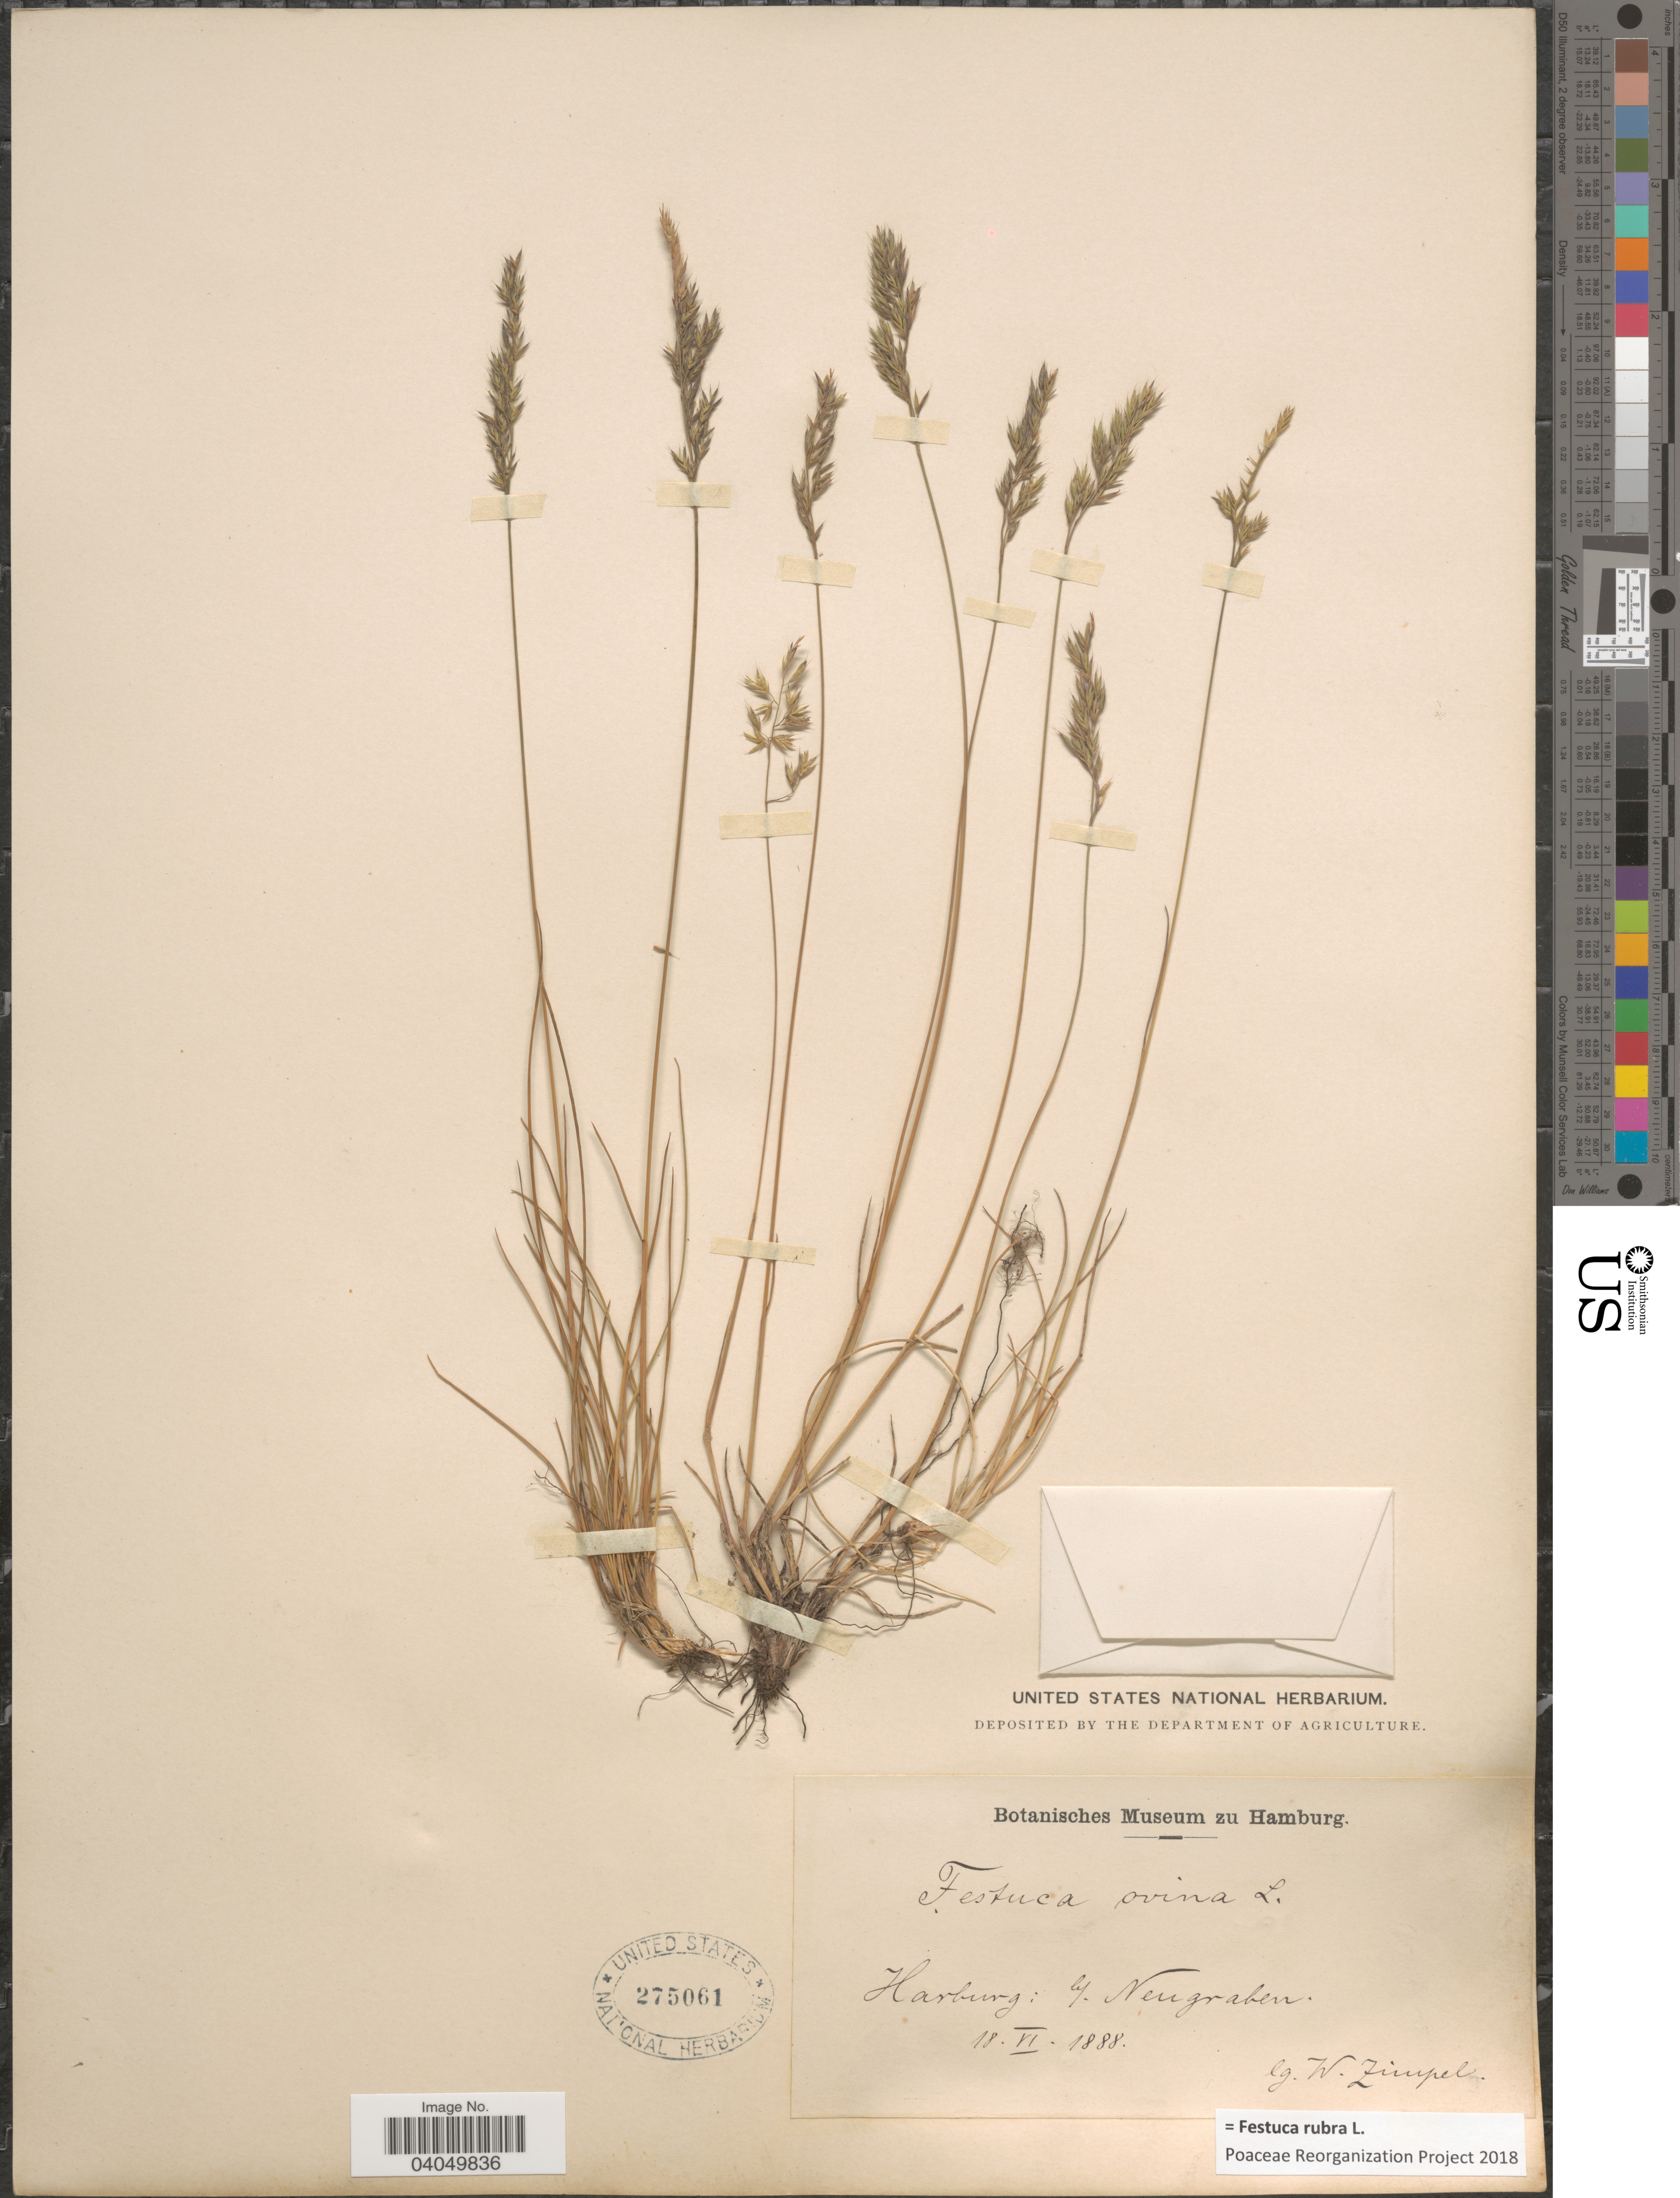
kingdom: Plantae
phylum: Tracheophyta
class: Liliopsida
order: Poales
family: Poaceae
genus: Festuca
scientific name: Festuca rubra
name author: L.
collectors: W. Zimpel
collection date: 1888-06-18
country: Germany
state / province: Hamburg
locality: Hamburg: b/. Neugraben.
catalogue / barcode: US 275061